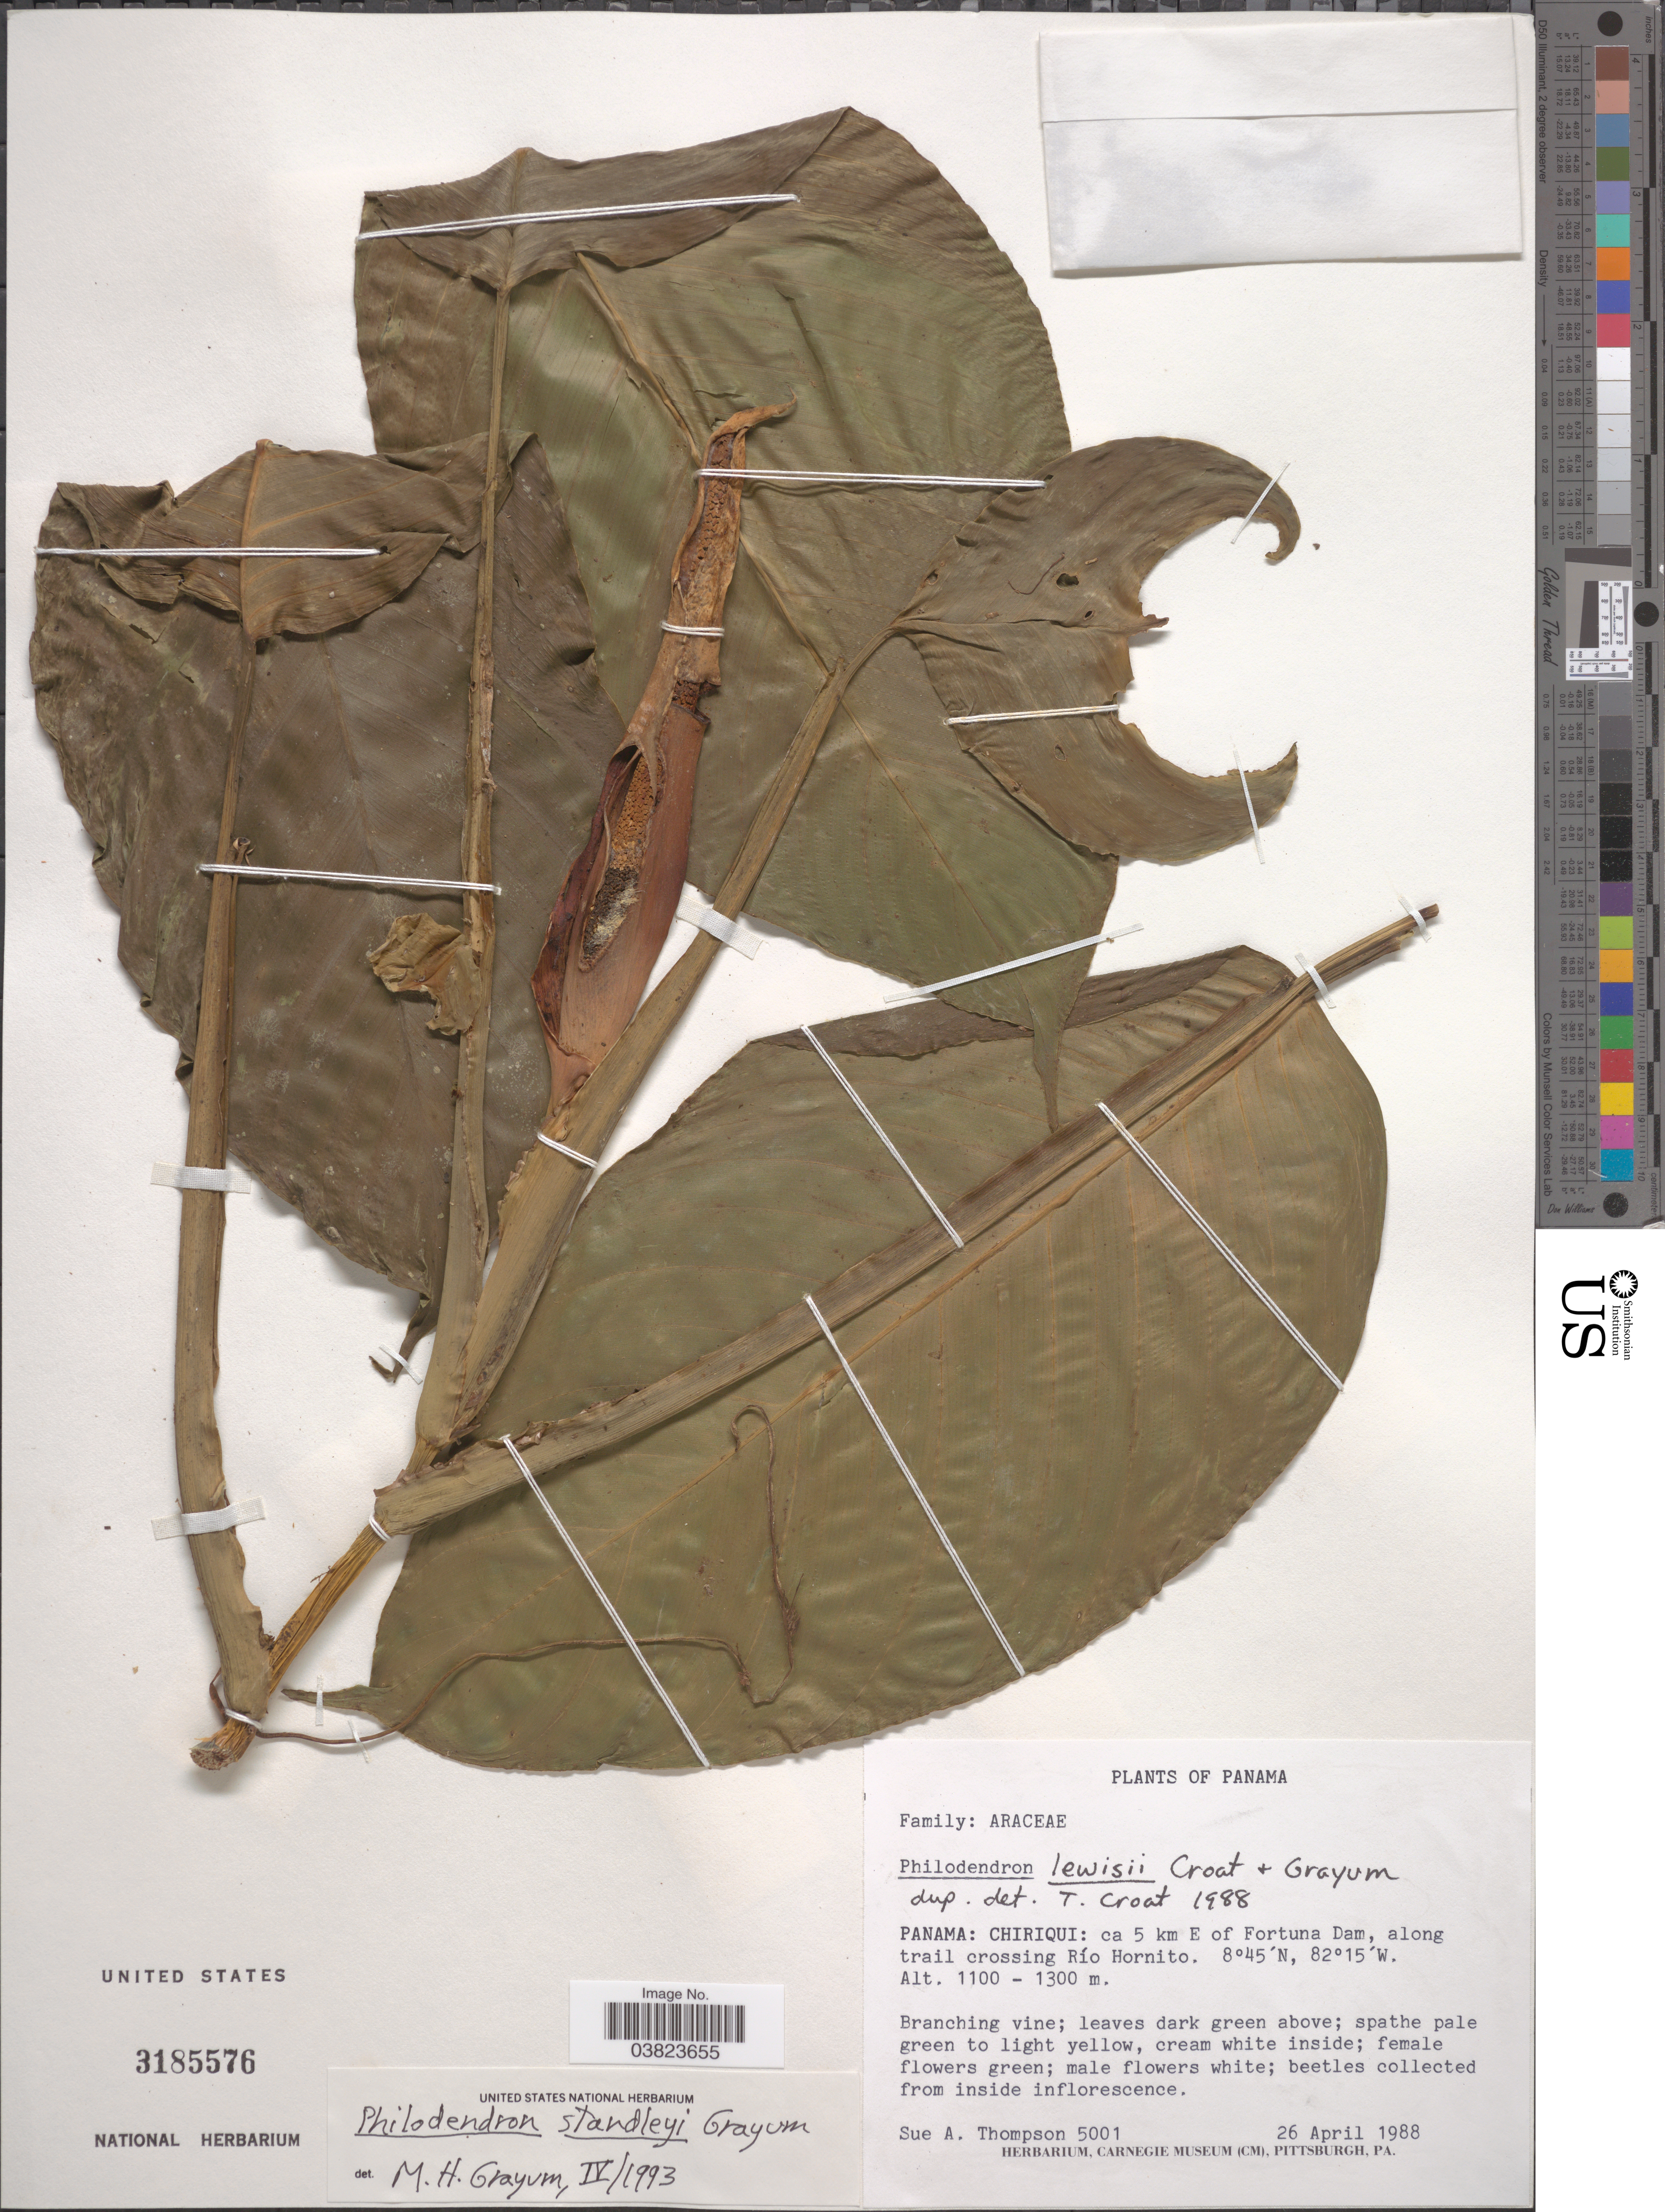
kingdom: Plantae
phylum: Tracheophyta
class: Liliopsida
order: Alismatales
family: Araceae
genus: Philodendron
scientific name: Philodendron standleyi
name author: Grayum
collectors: S. A. Thompson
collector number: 5001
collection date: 1988-04-26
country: Panama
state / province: Chiriqui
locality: Ca 5 km E of Fortuna Dam, along trail crossing Río Hornito.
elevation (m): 1100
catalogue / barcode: US 3185576